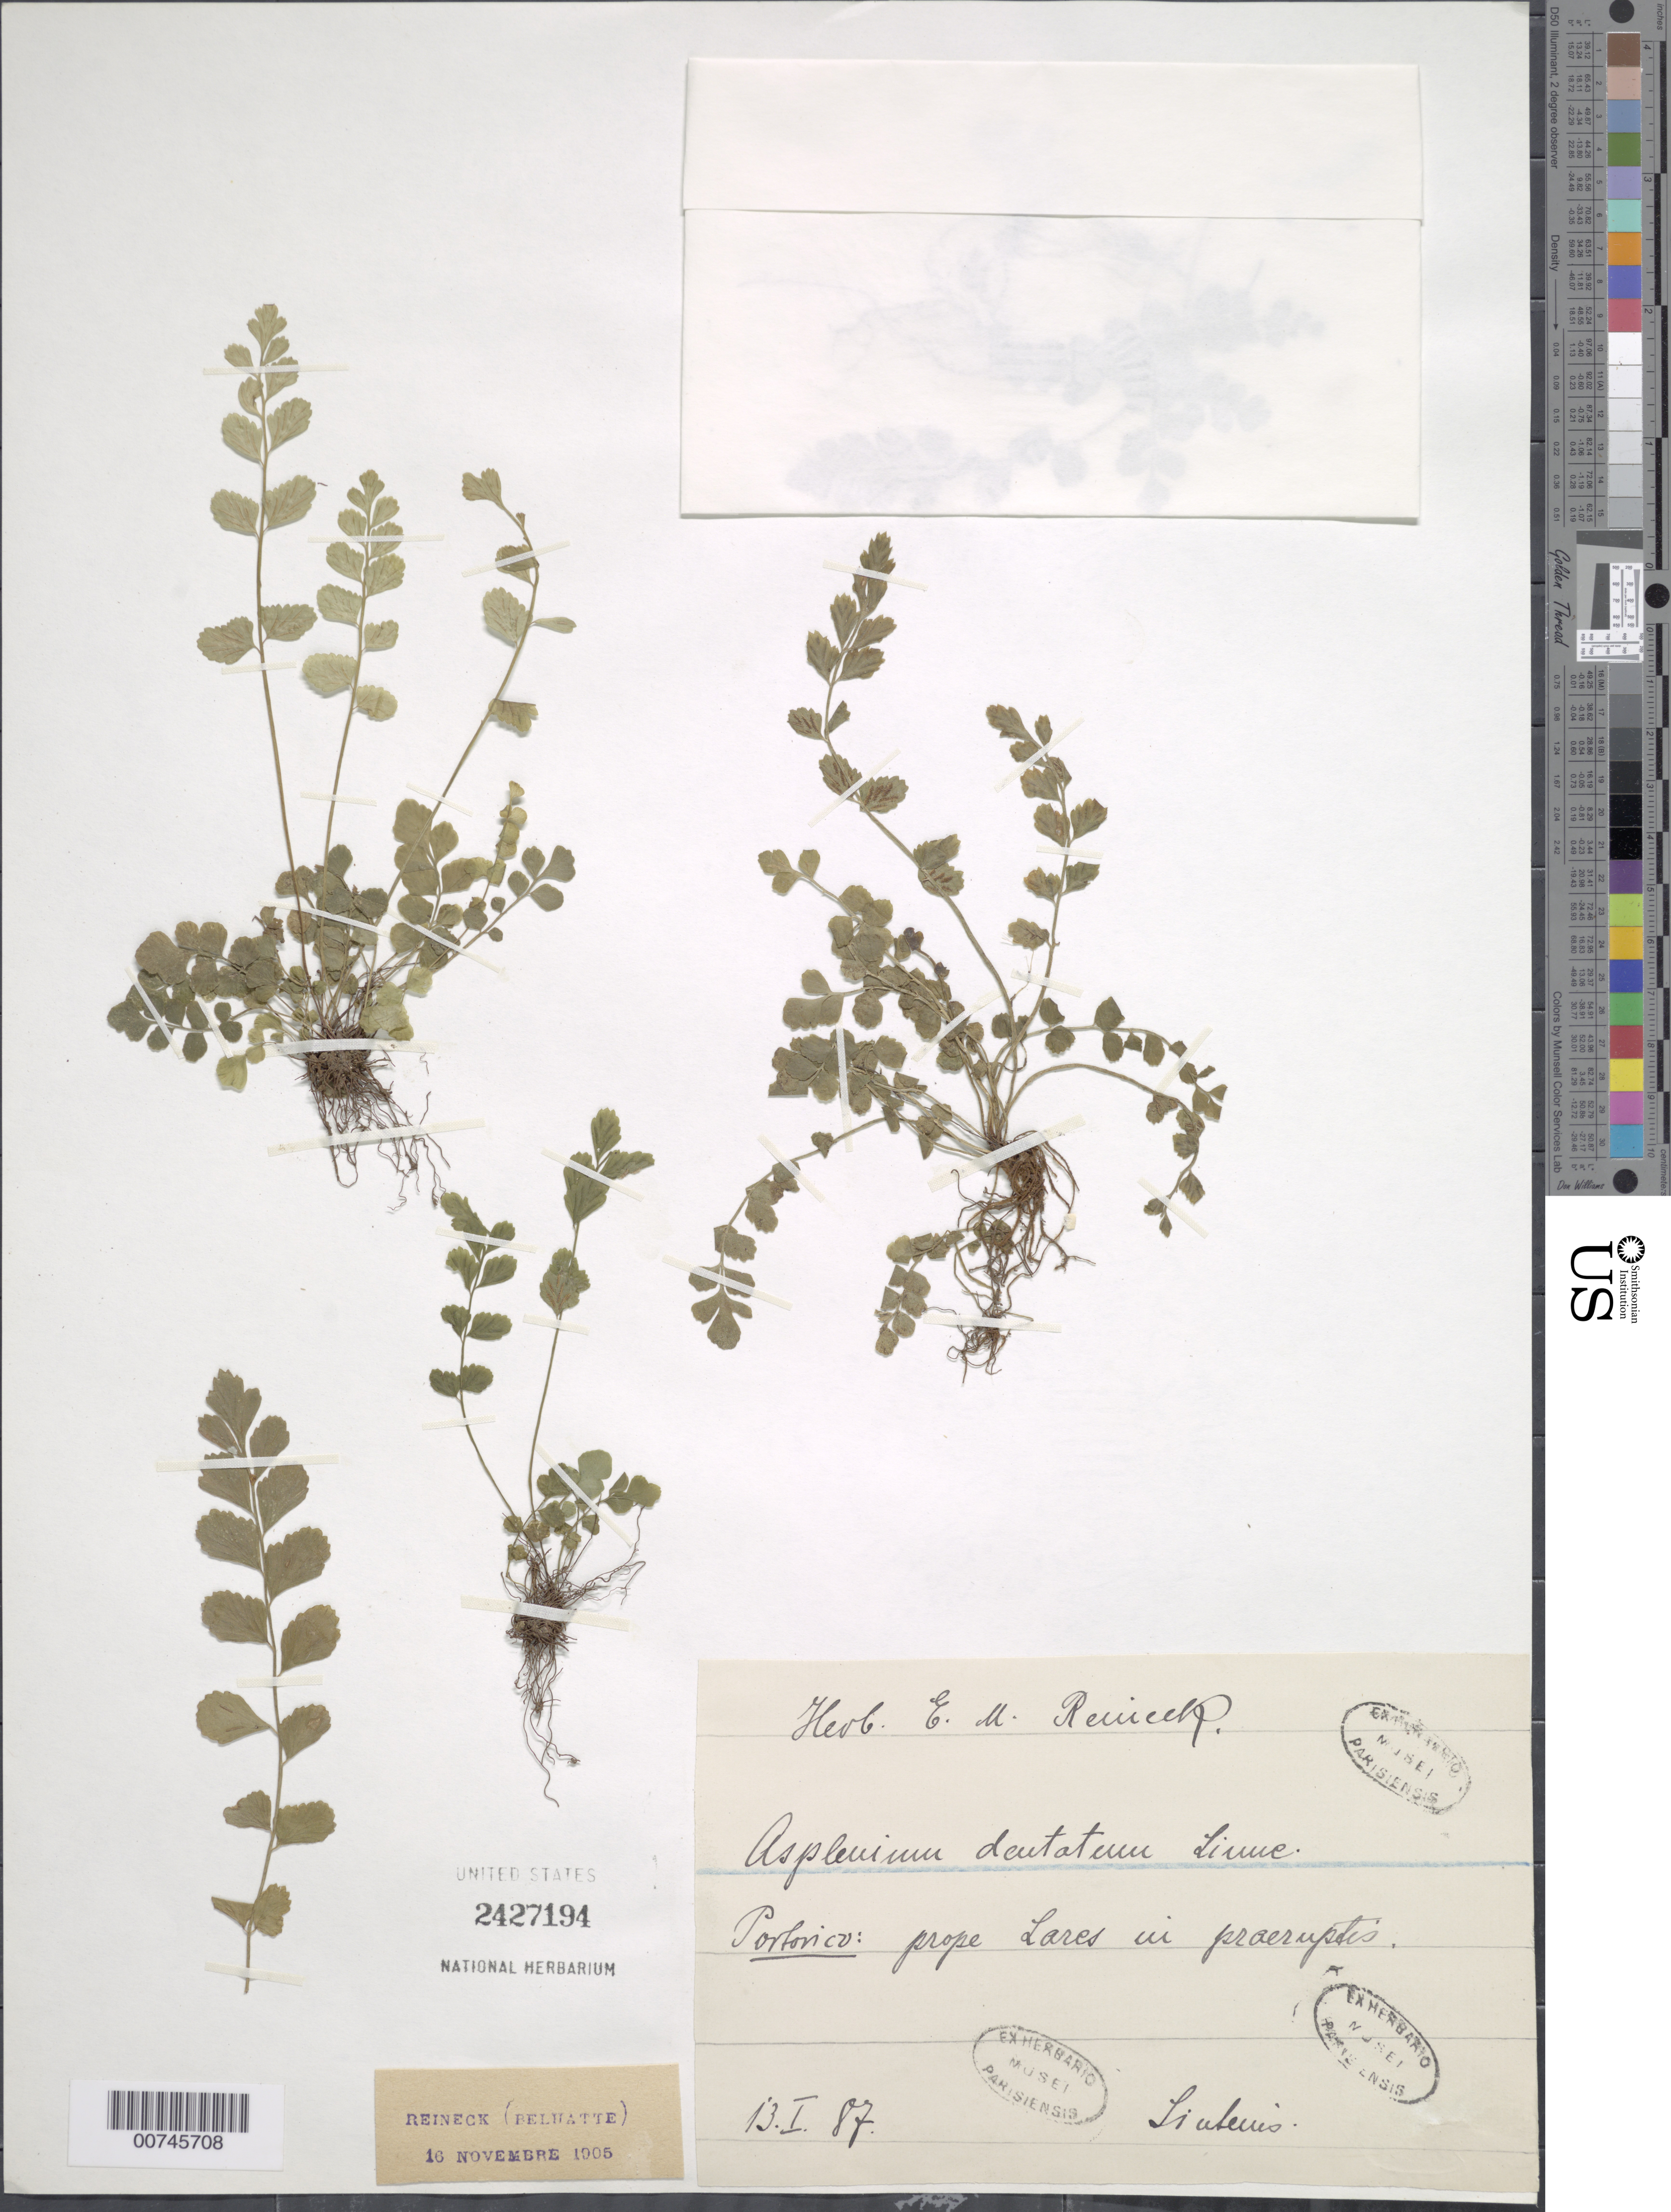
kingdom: Plantae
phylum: Tracheophyta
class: Polypodiopsida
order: Polypodiales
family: Aspleniaceae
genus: Asplenium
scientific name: Asplenium trichomanes-dentatum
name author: L.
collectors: P. Sintenis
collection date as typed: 13 Jan 1887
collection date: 1887-01-13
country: Puerto Rico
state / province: Lares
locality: Prope Lares in praeruptis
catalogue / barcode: US 2427194